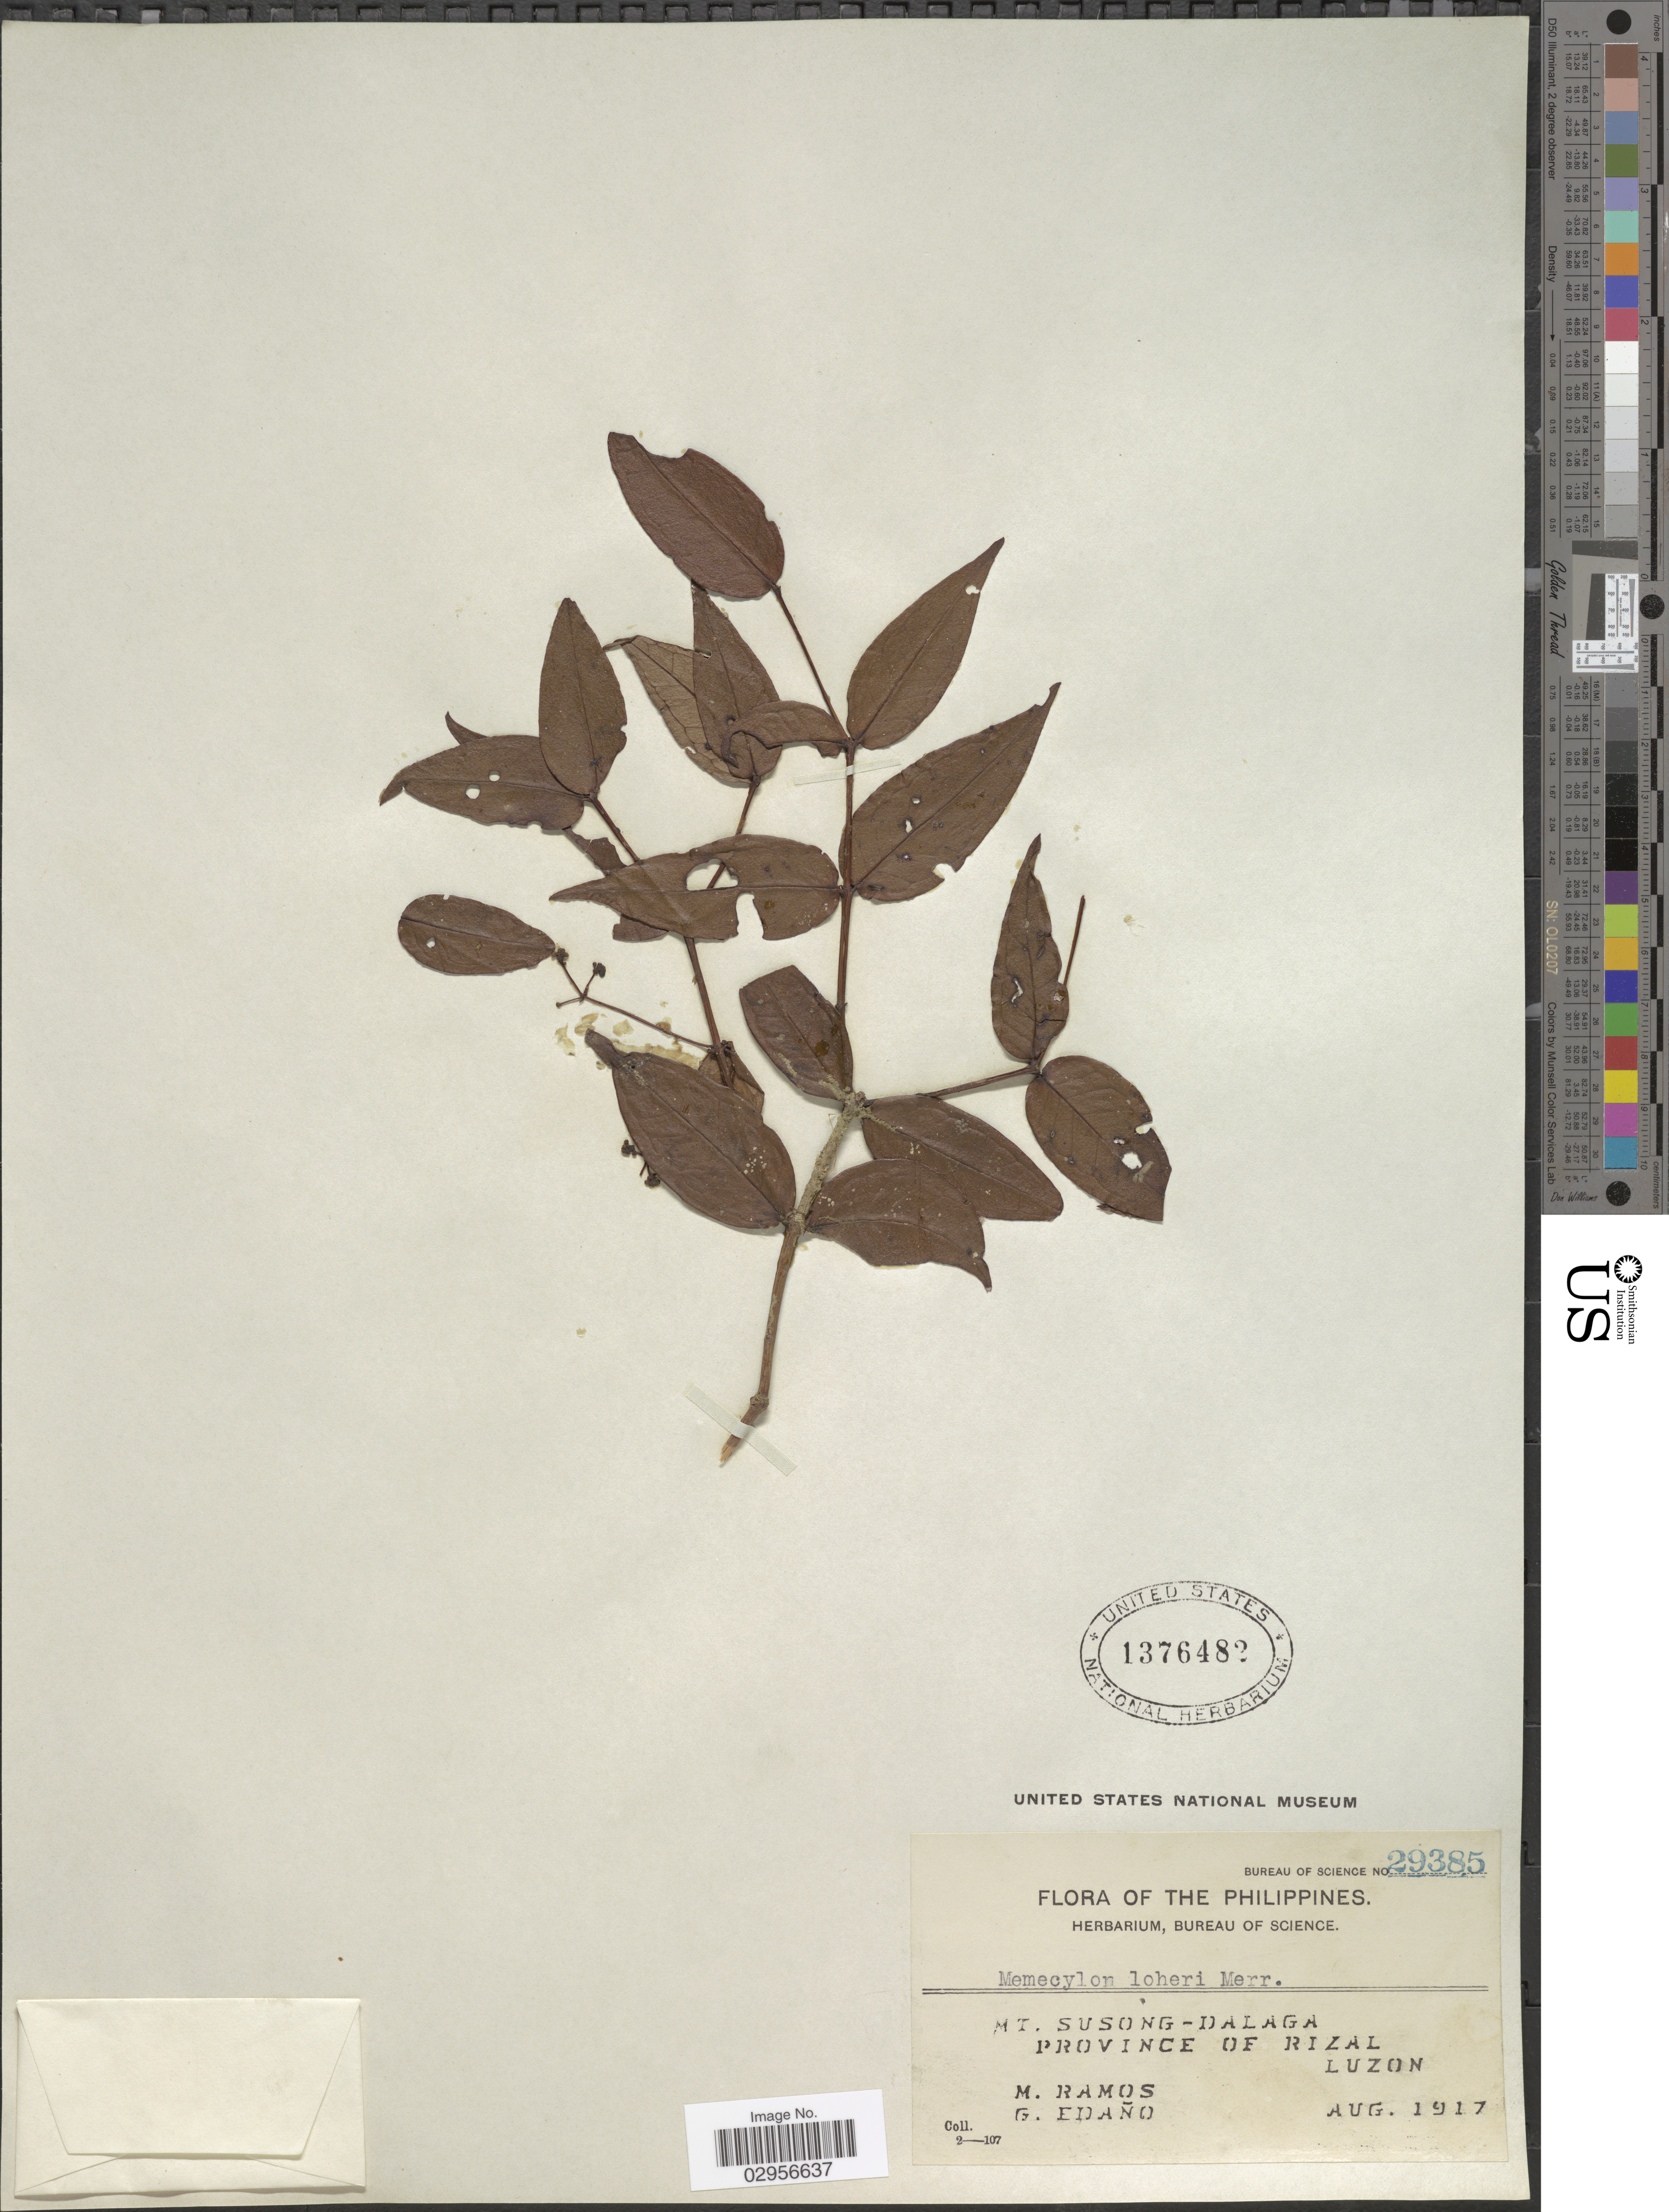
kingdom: Plantae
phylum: Tracheophyta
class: Magnoliopsida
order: Myrtales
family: Melastomataceae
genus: Memecylon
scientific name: Memecylon loheri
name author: Merr.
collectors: M. Ramos & G. Edaño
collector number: Bureau of Science 29385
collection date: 1917-08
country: Philippines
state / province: Calabarzon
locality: Mt. Susong - Dalaga, Province of Rizal, Luzon.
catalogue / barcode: US 1376482